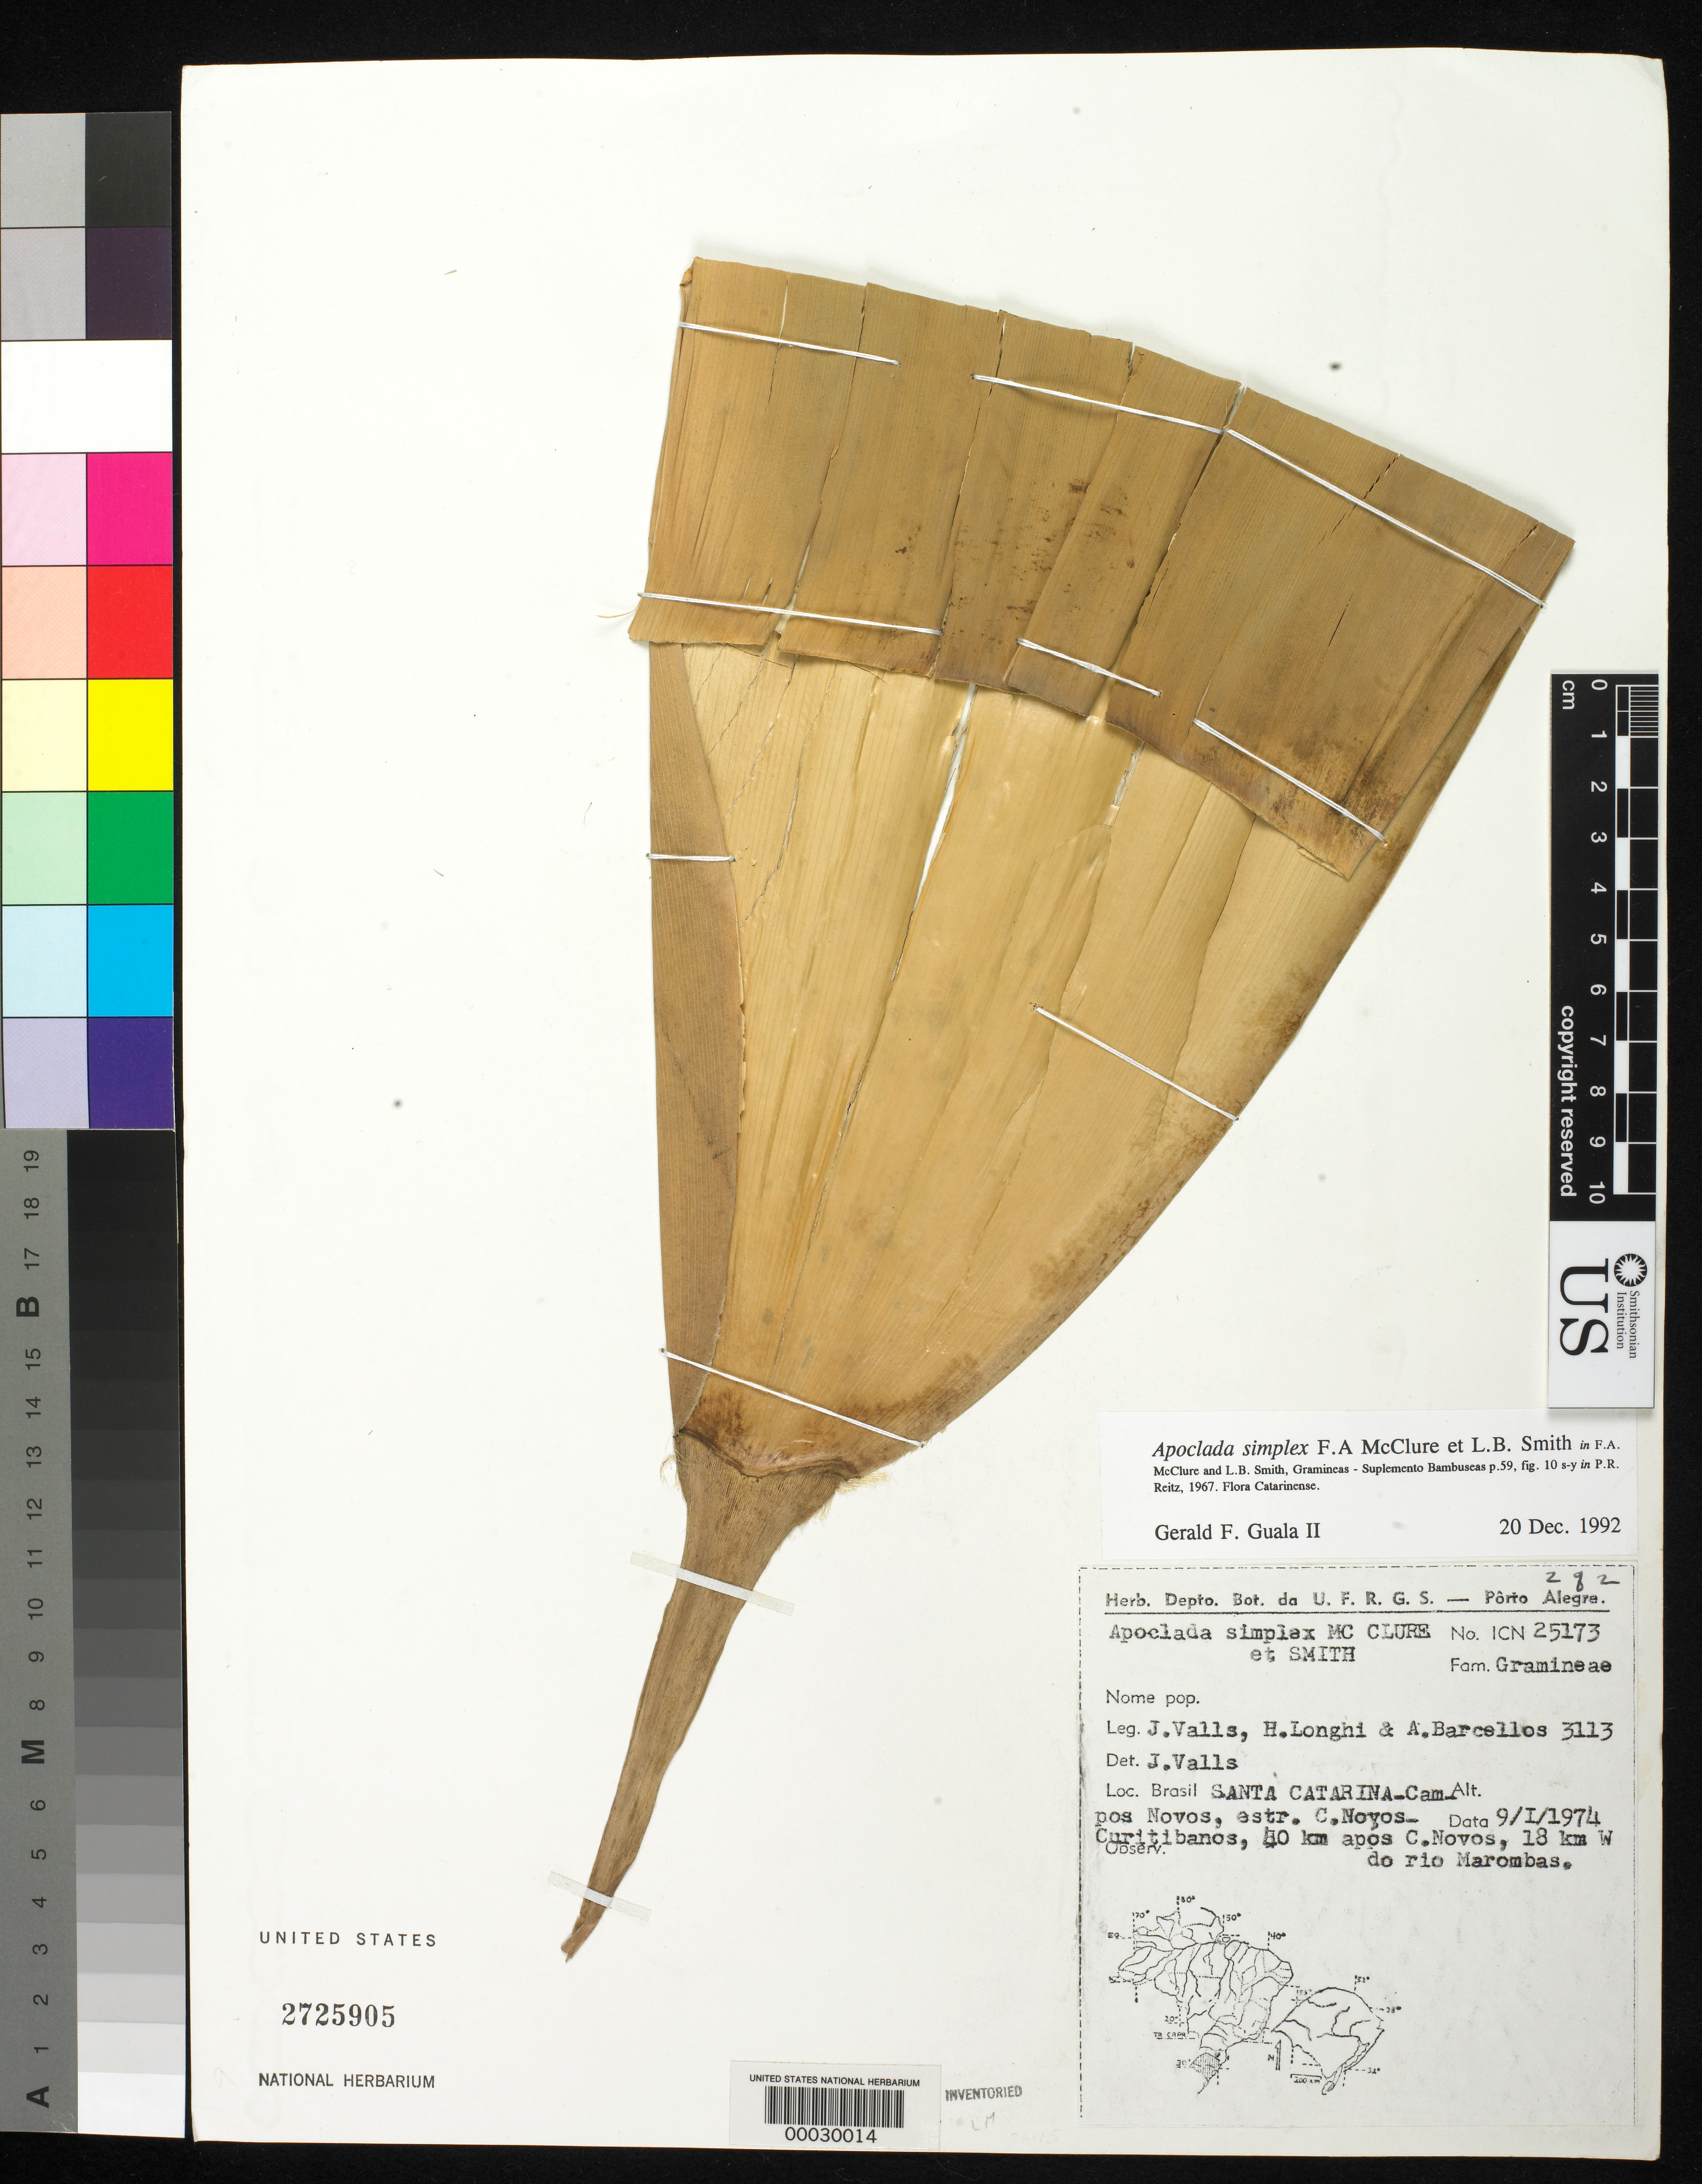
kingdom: Plantae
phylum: Tracheophyta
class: Liliopsida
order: Poales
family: Poaceae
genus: Apoclada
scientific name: Apoclada simplex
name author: McClure & L.B. Sm. in Reitz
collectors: J. Valls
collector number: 3113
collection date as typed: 09 Jan 1974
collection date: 1974-01-09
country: Brazil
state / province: Santa Catarina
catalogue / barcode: US 2725905